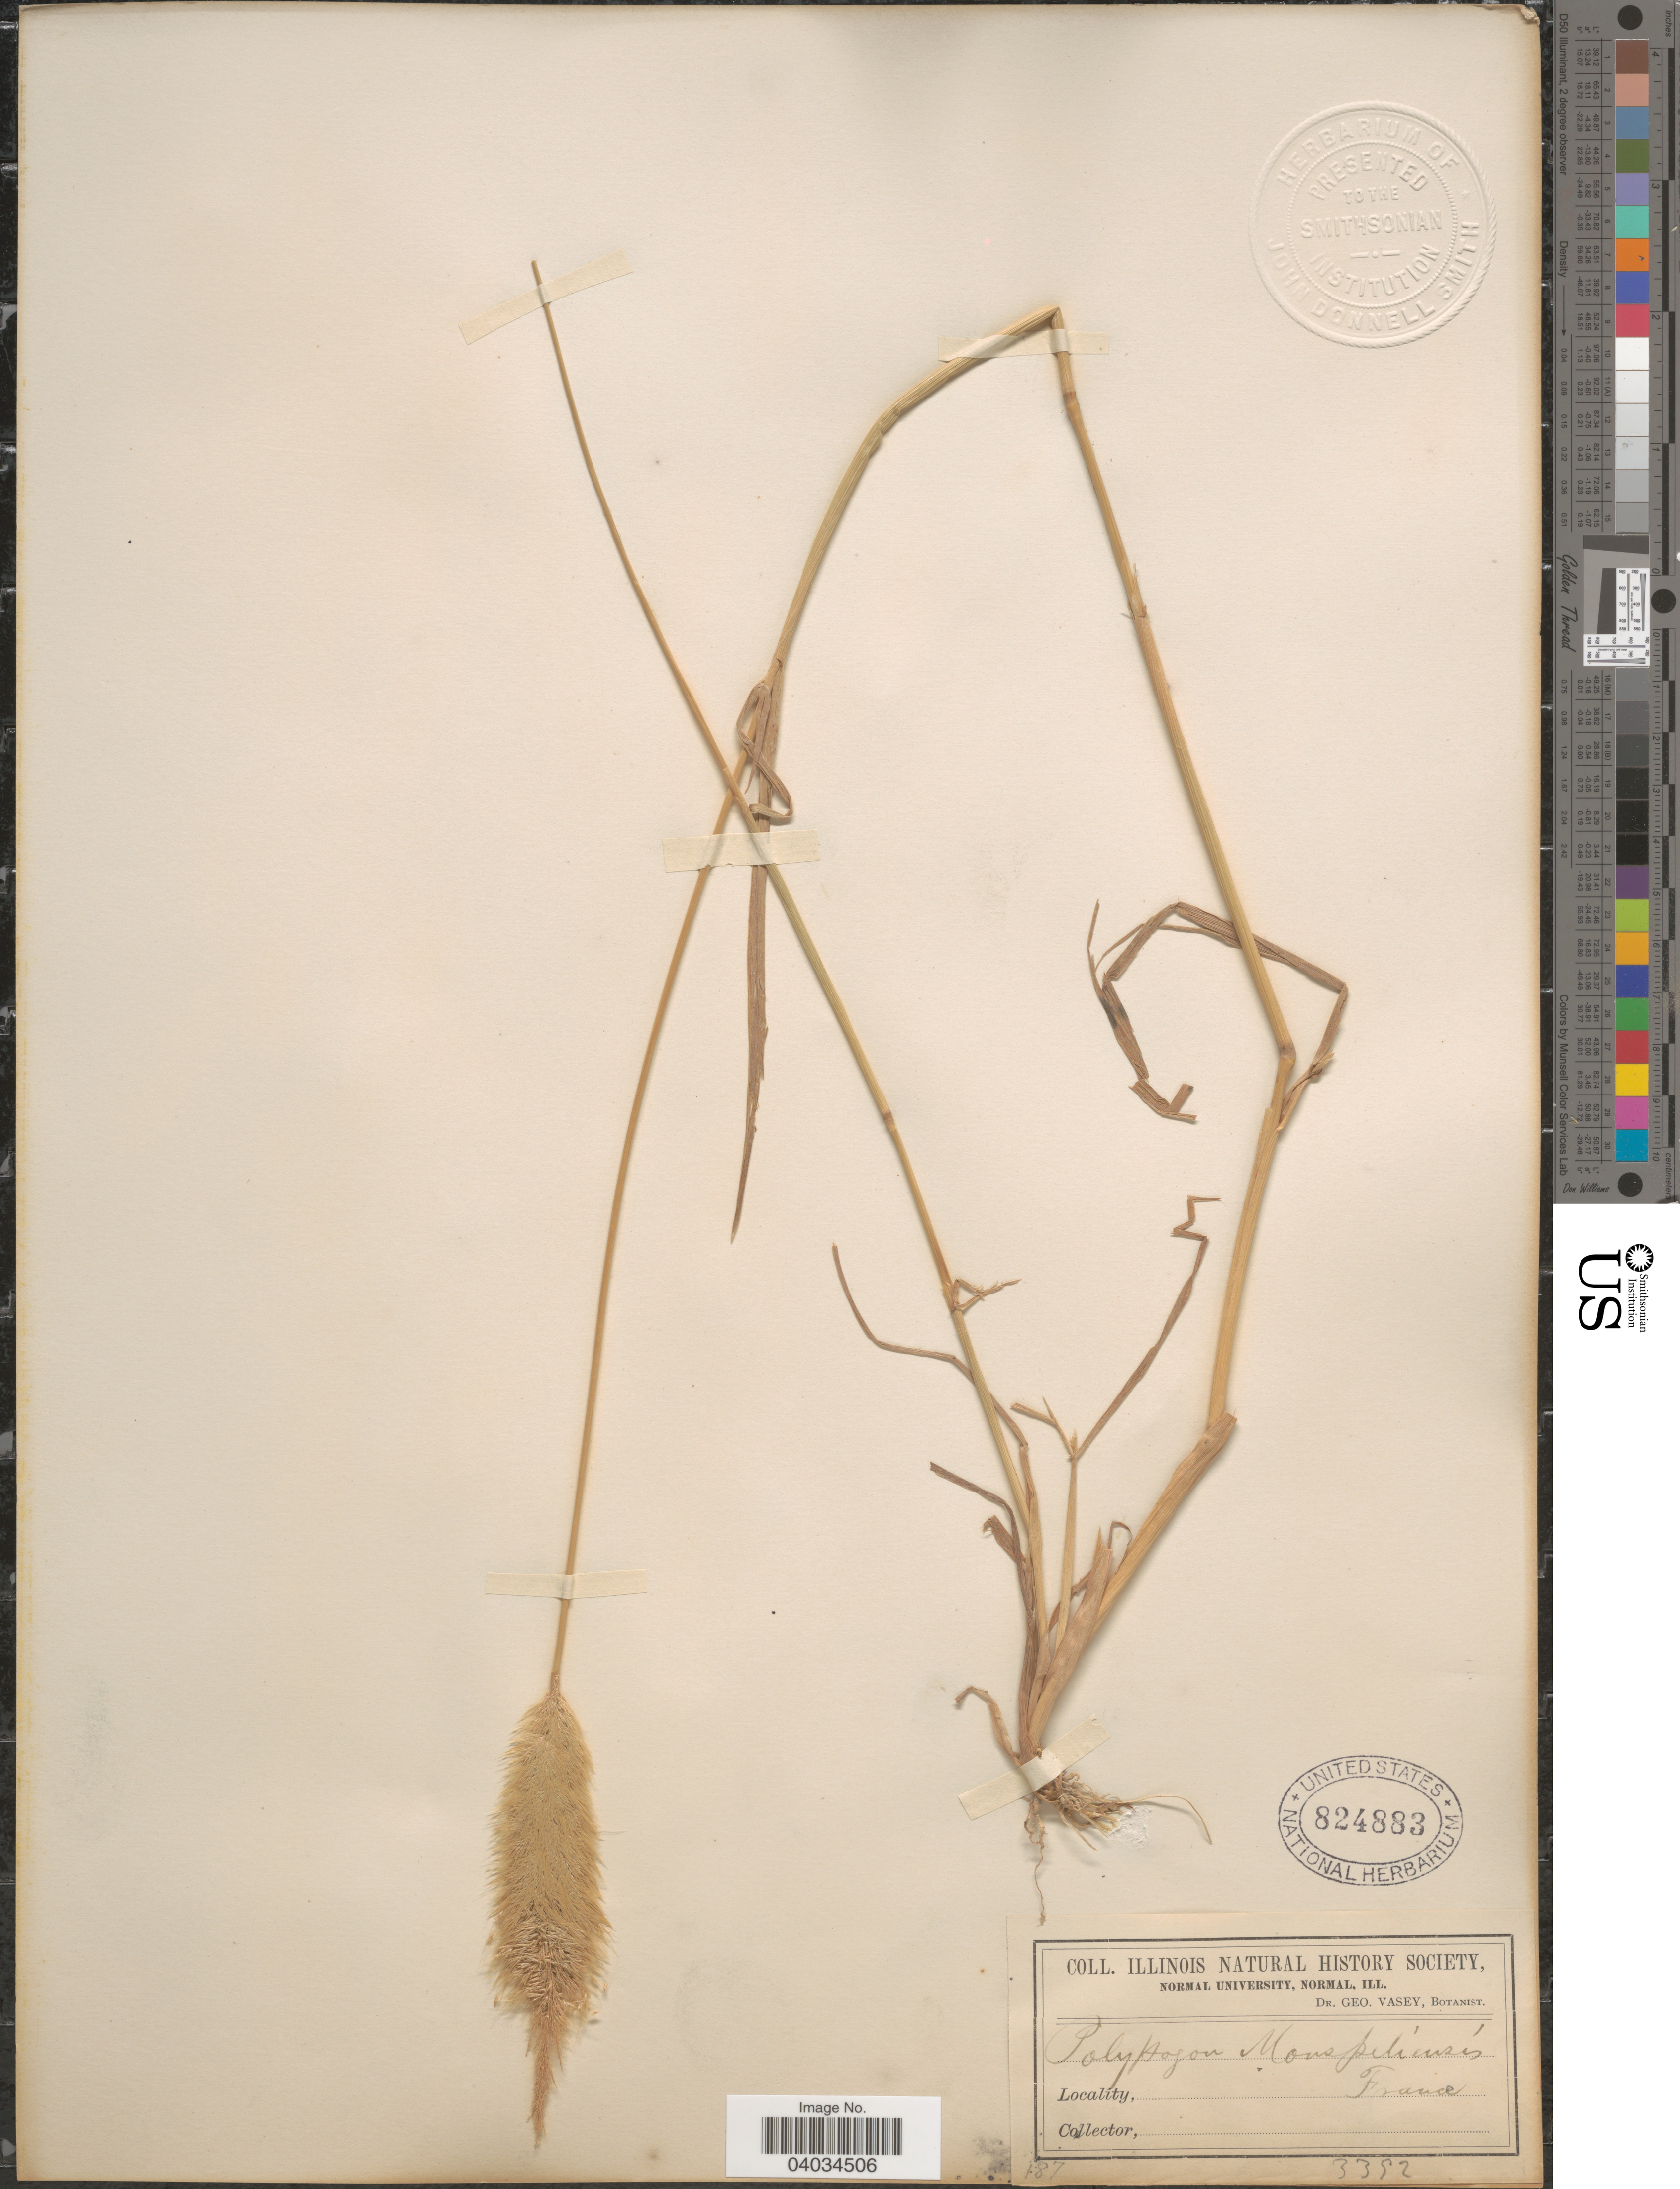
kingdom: Plantae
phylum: Tracheophyta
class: Liliopsida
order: Poales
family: Poaceae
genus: Polypogon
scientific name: Polypogon monspeliensis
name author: (L.) Desf.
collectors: G. R. Vasey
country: France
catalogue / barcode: US 824883